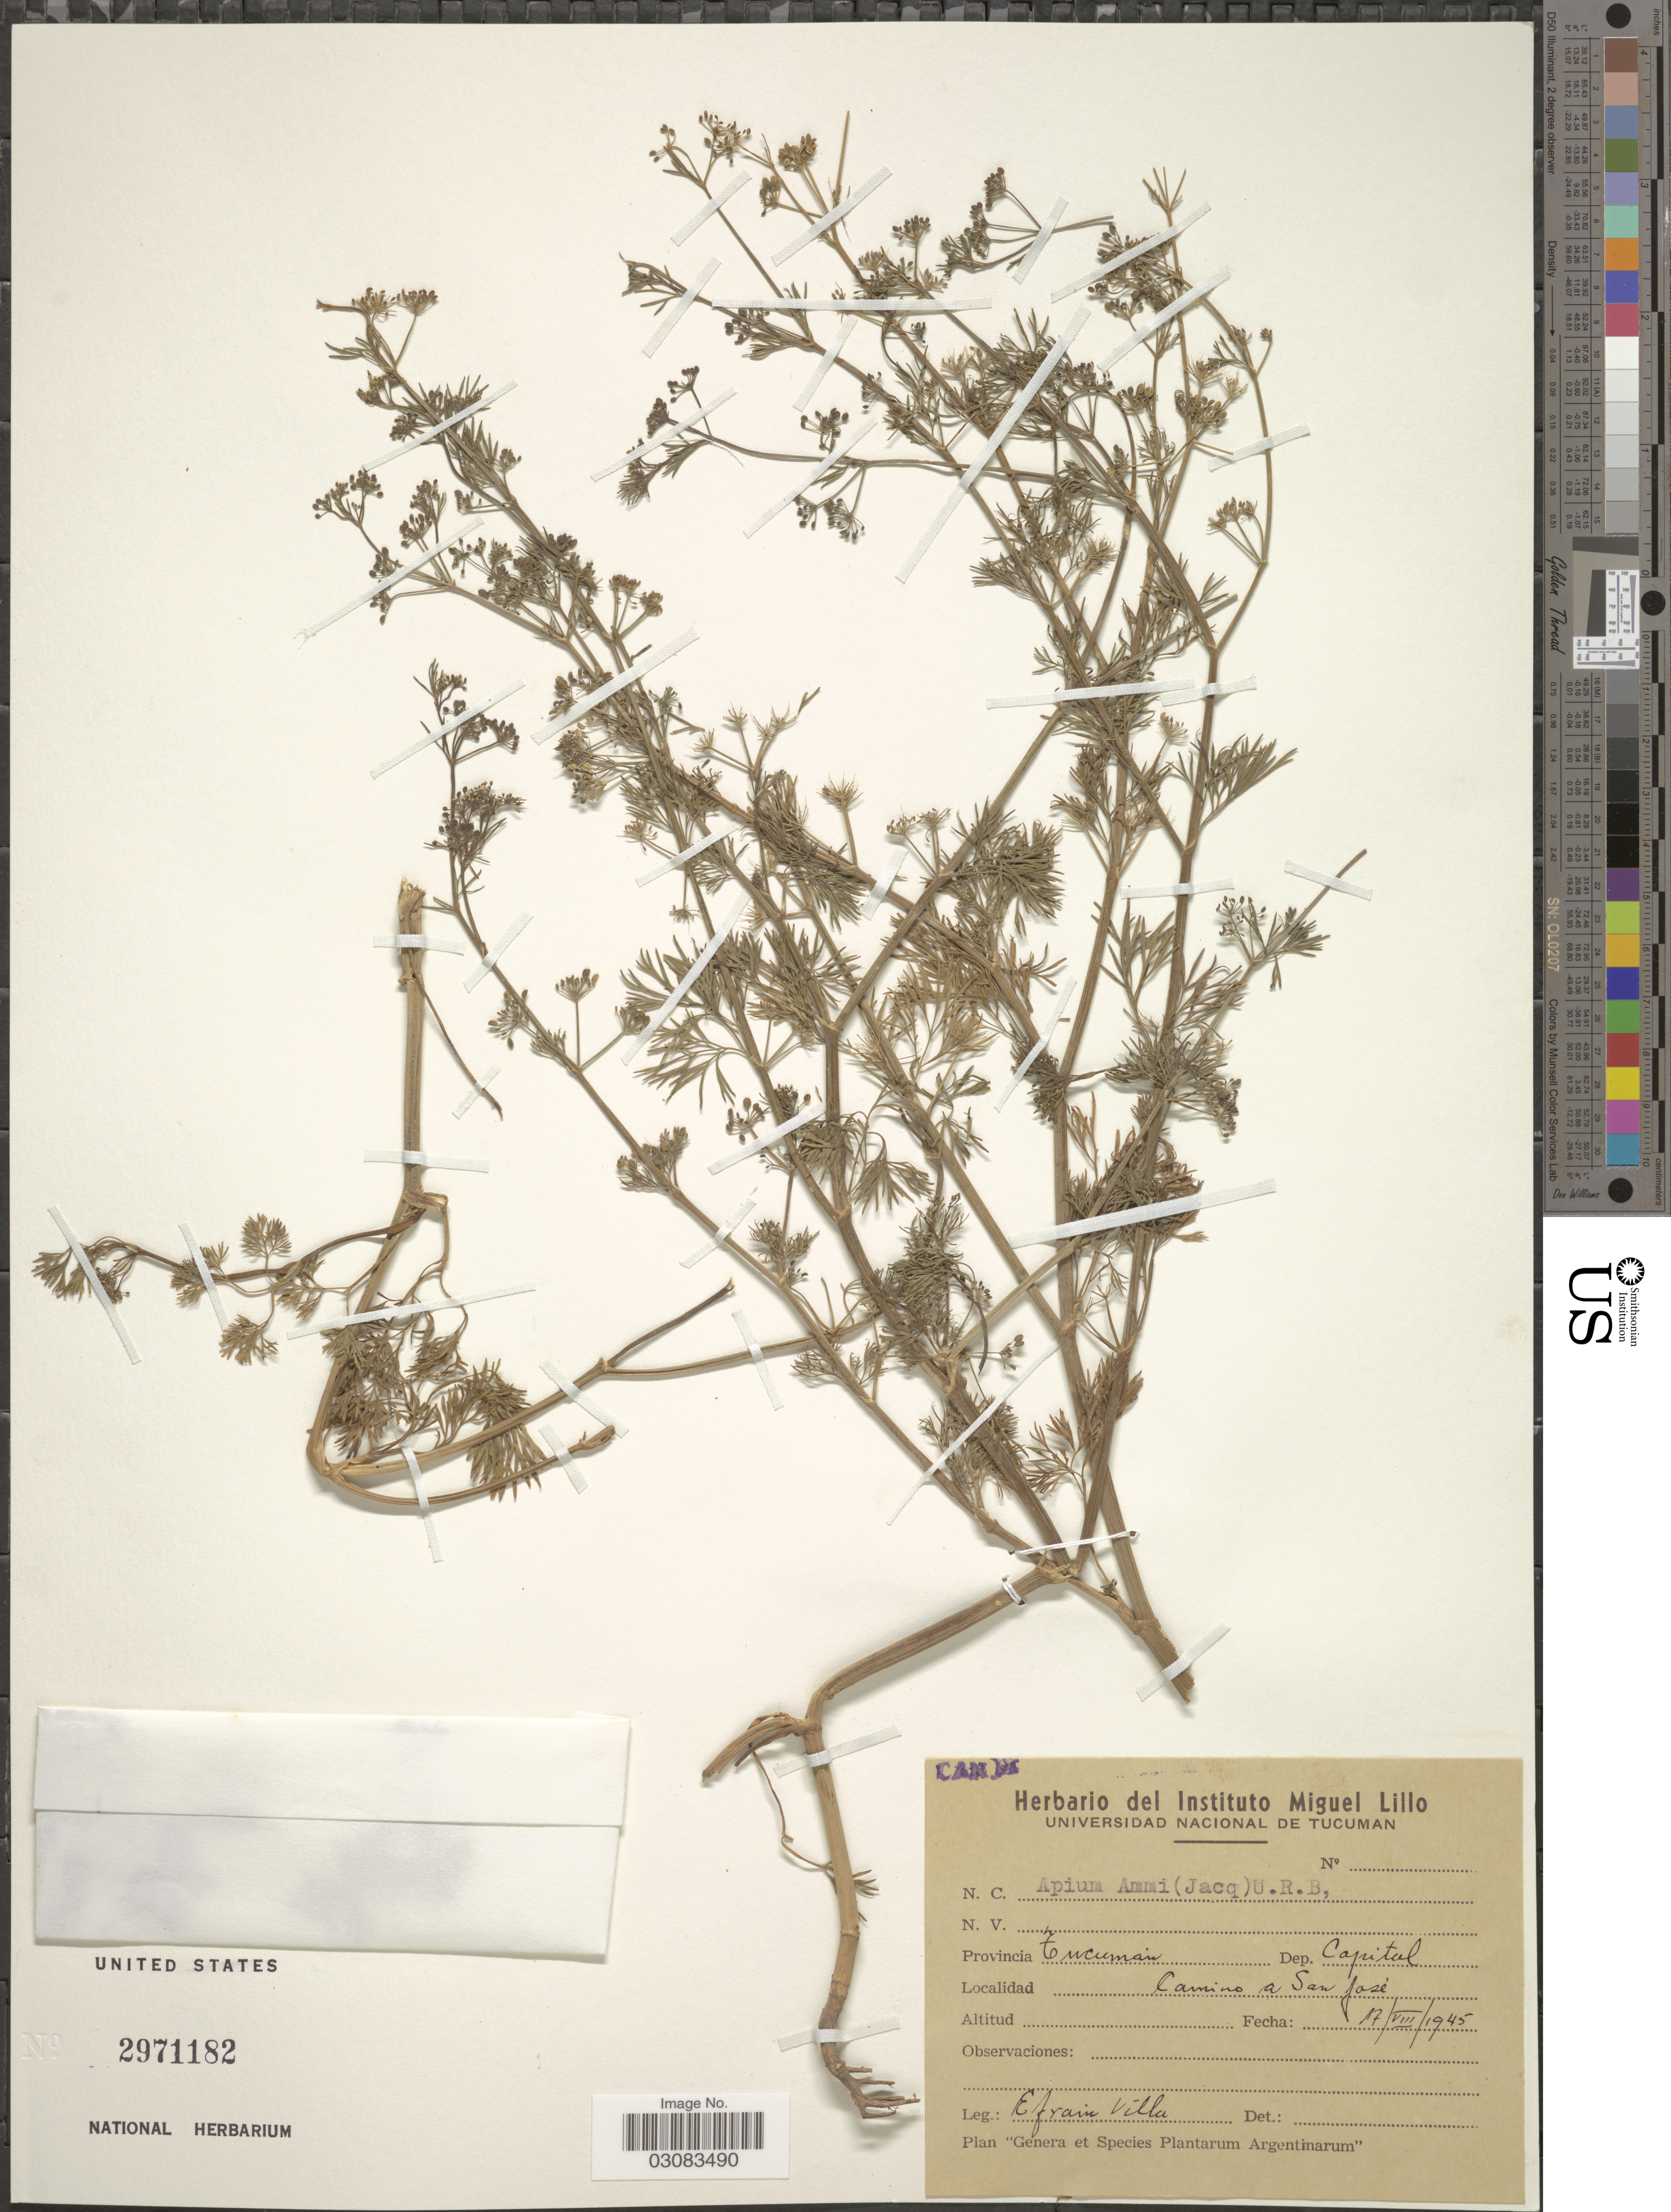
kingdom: Plantae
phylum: Tracheophyta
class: Magnoliopsida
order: Apiales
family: Apiaceae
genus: Cyclospermum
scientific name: Cyclospermum leptophyllum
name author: (Pers.) Sprague ex Britton & P. Wilson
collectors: E. Villa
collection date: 1945-08-17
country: Argentina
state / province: Tucuman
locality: Dep. Capital. Camino a San José.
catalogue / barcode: US 2971182